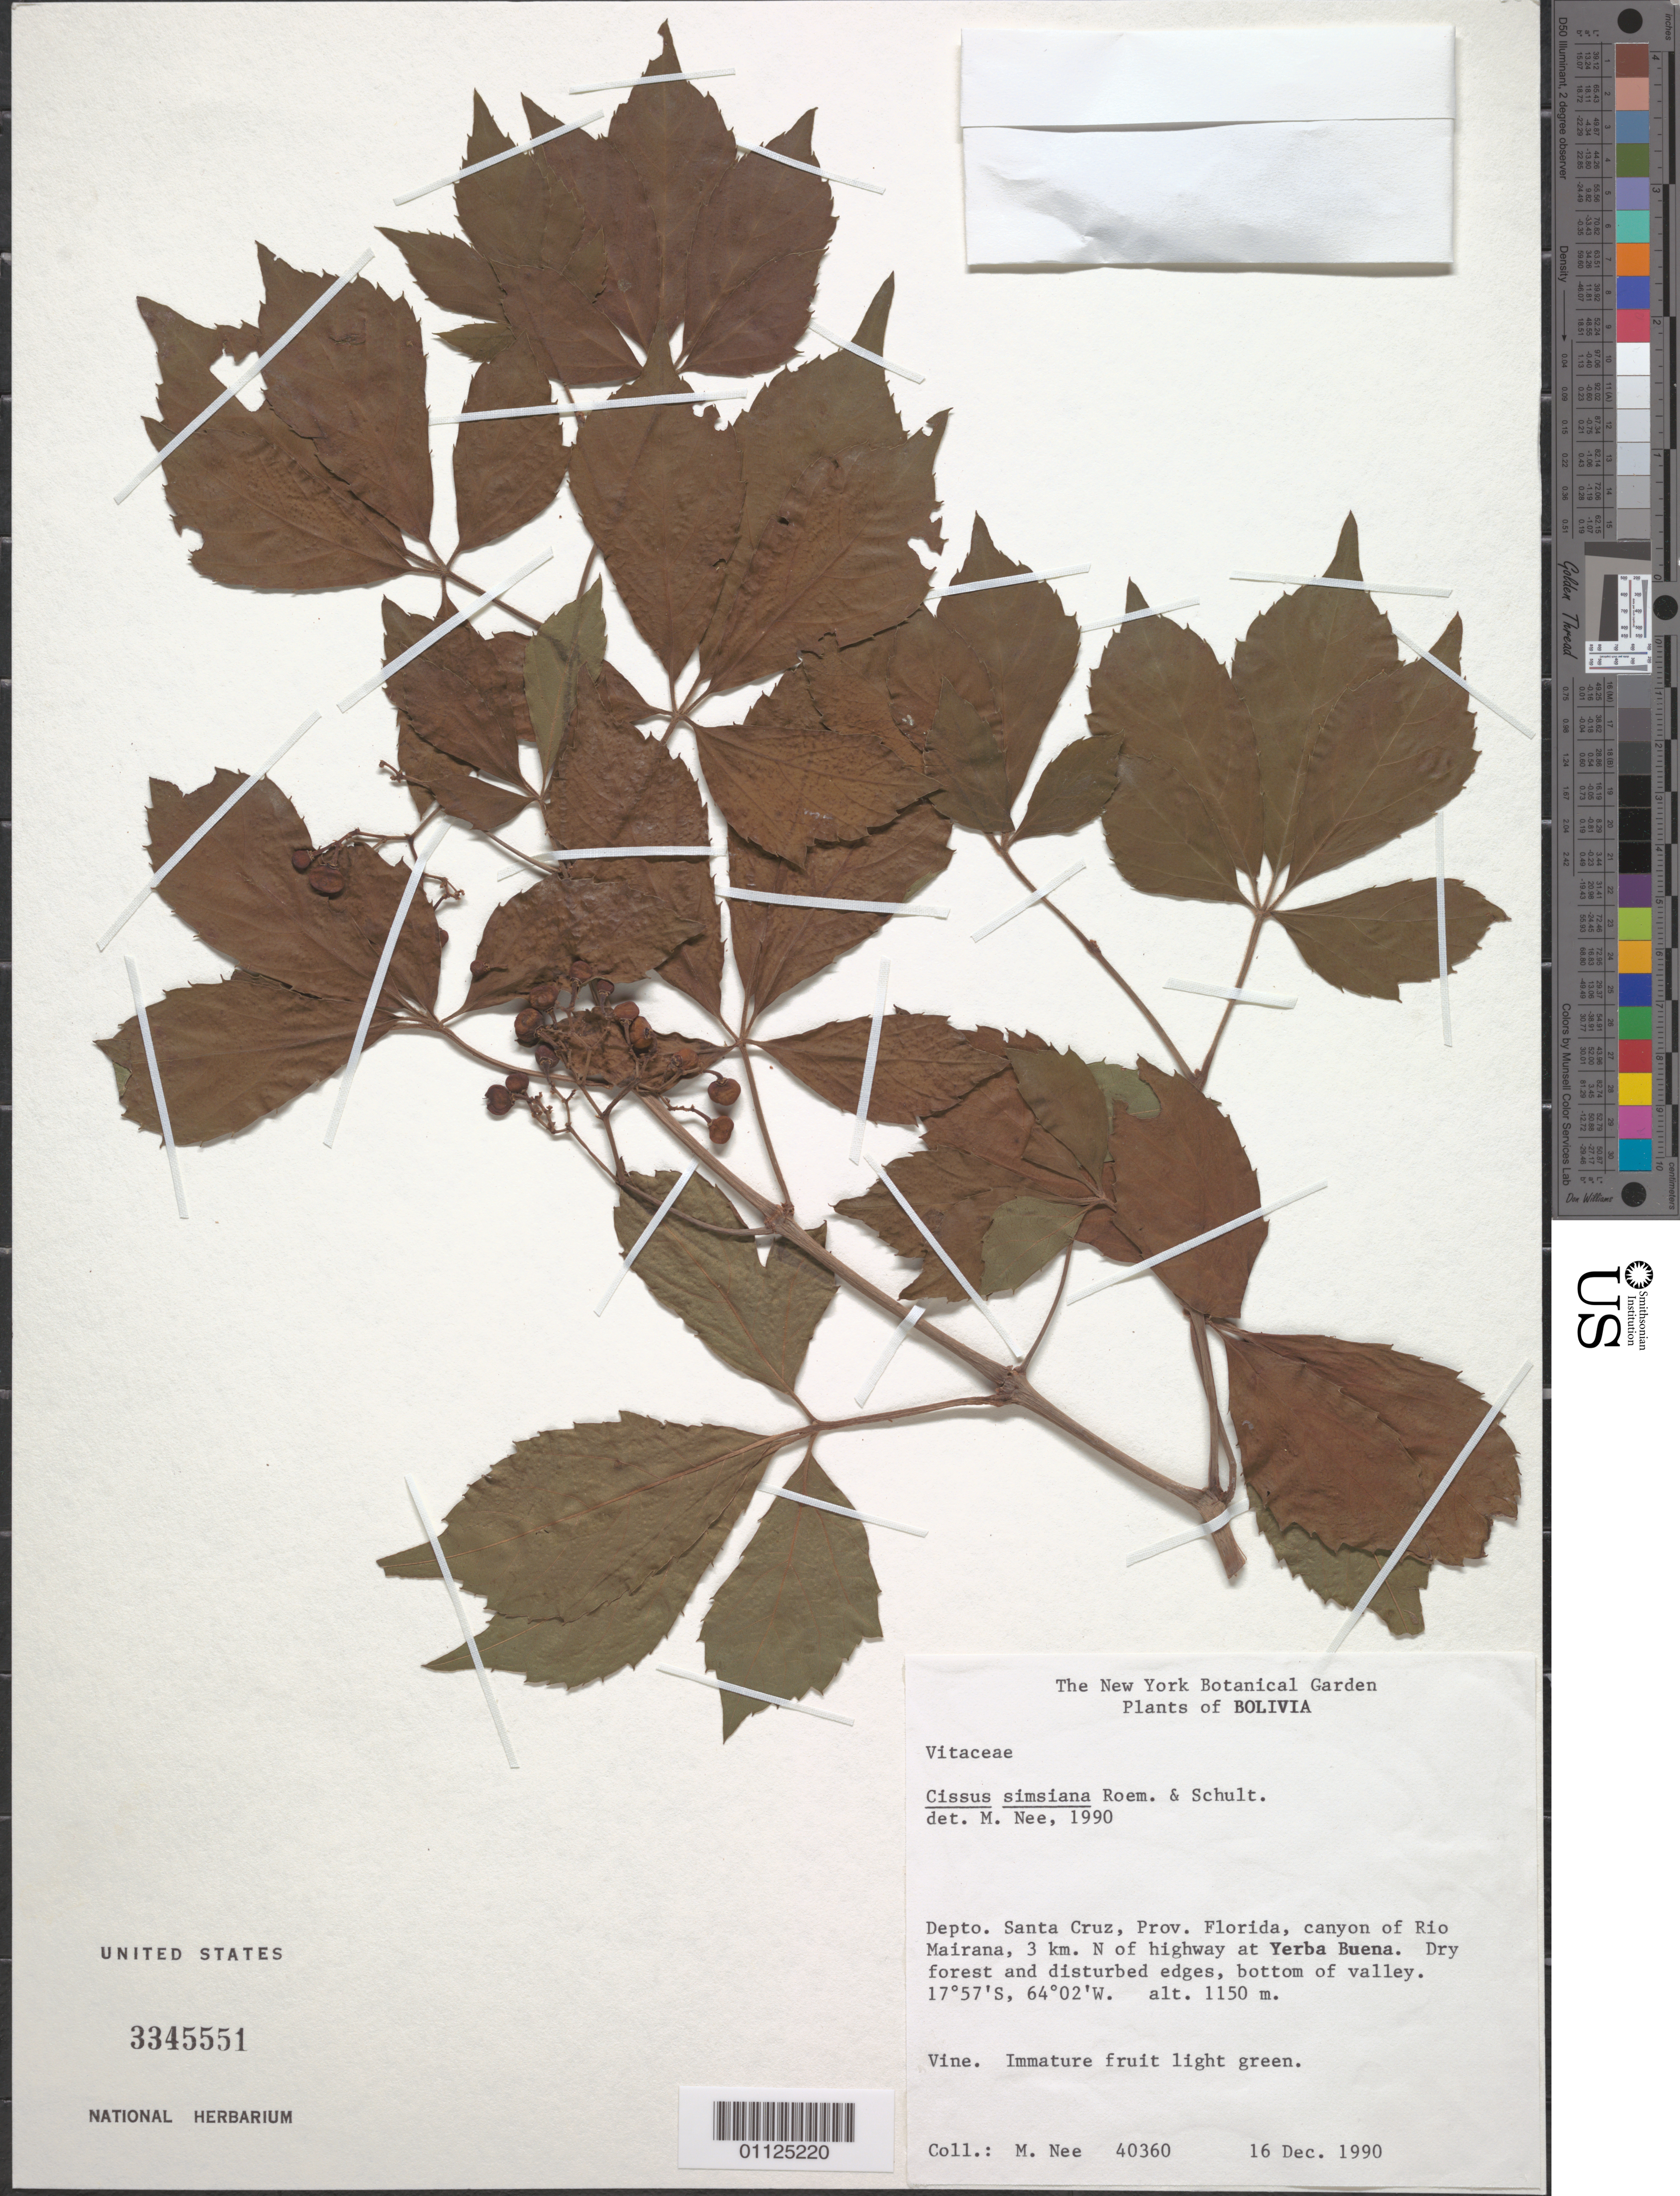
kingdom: Plantae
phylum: Tracheophyta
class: Magnoliopsida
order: Vitales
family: Vitaceae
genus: Clematicissus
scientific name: Clematicissus simsiana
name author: (Roem. & Schult.) Lombardi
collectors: M. Nee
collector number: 40360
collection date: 1990-12-16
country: Bolivia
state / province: Santa Cruz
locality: Prov. Florida, canyon of Rio Mairana, 3 km N of Hwy at Yerba Buena.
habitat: Dry forest and disturbed edges, bottom of valley. Vine.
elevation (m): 1150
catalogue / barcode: US 3345551